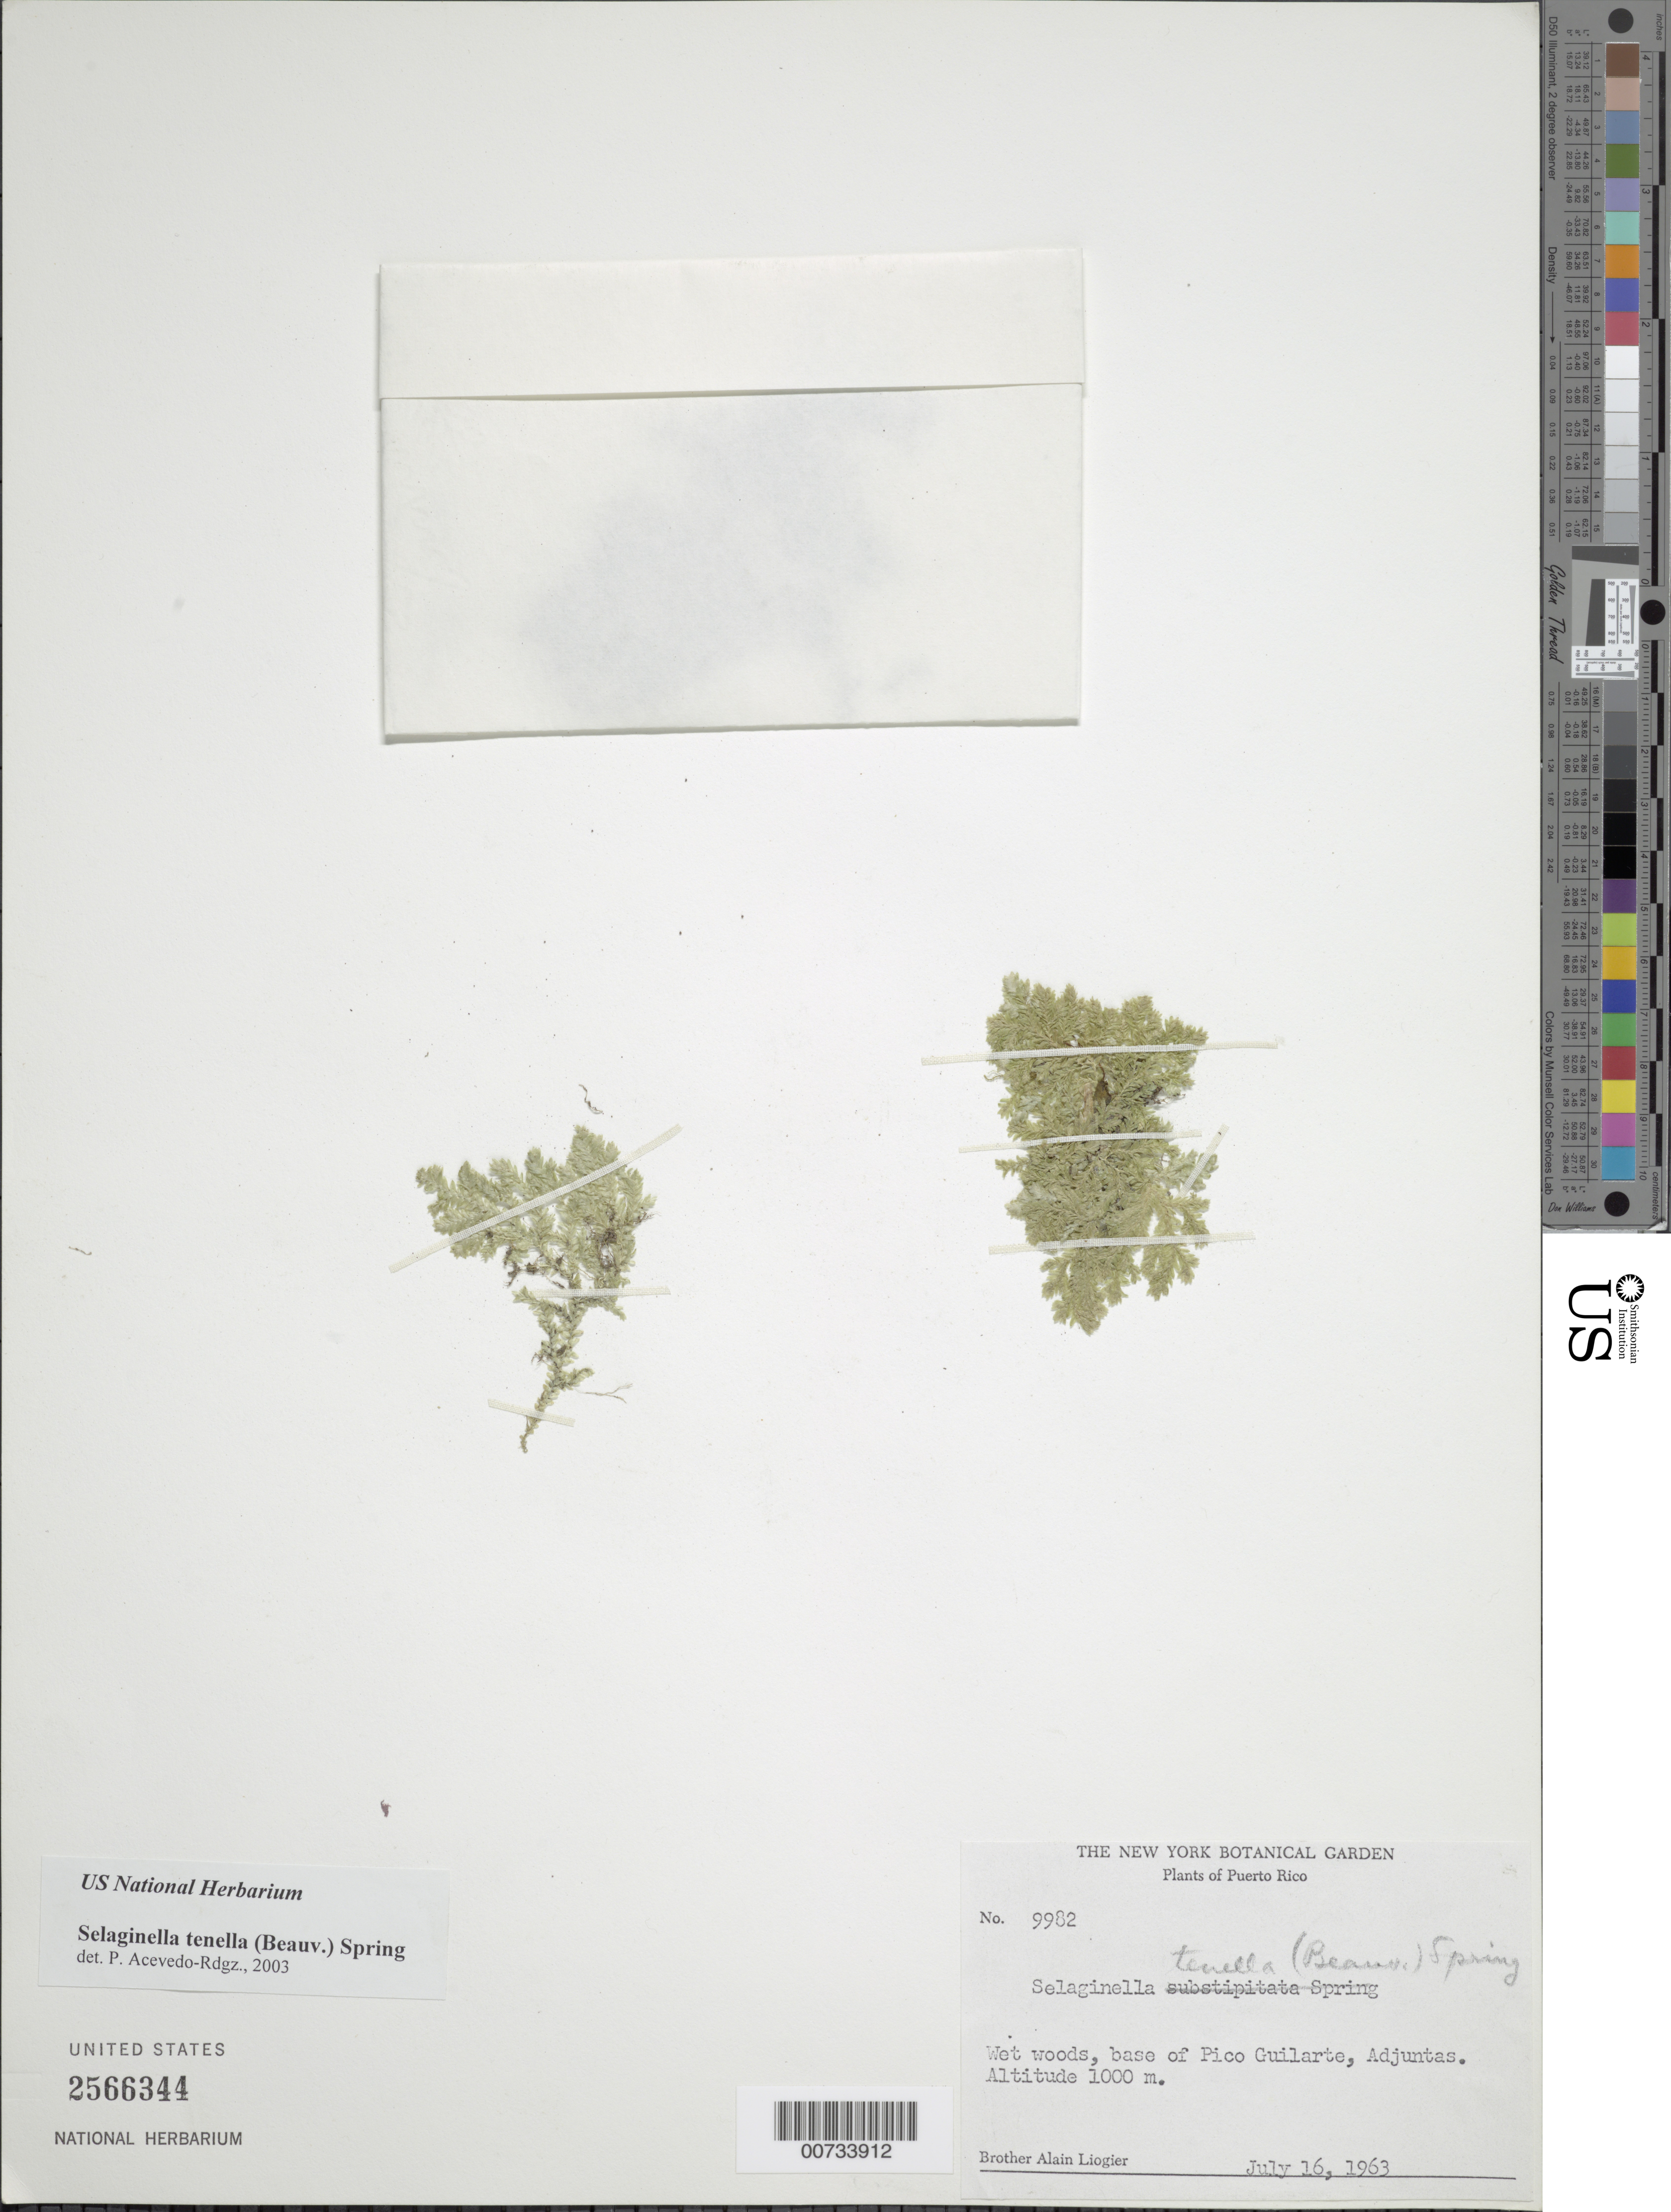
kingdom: Plantae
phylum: Tracheophyta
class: Lycopodiopsida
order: Selaginellales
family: Selaginellaceae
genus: Selaginella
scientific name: Selaginella tenella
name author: (P. Beauv.) Spring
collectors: A. H. Liogier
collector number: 9982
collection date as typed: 16 Jul 1963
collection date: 1963-07-16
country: Puerto Rico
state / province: Adjuntas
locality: Pico Guilarte, Adjuntas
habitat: Wet woods, base of Pico Guilarte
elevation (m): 1000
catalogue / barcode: US 2566344